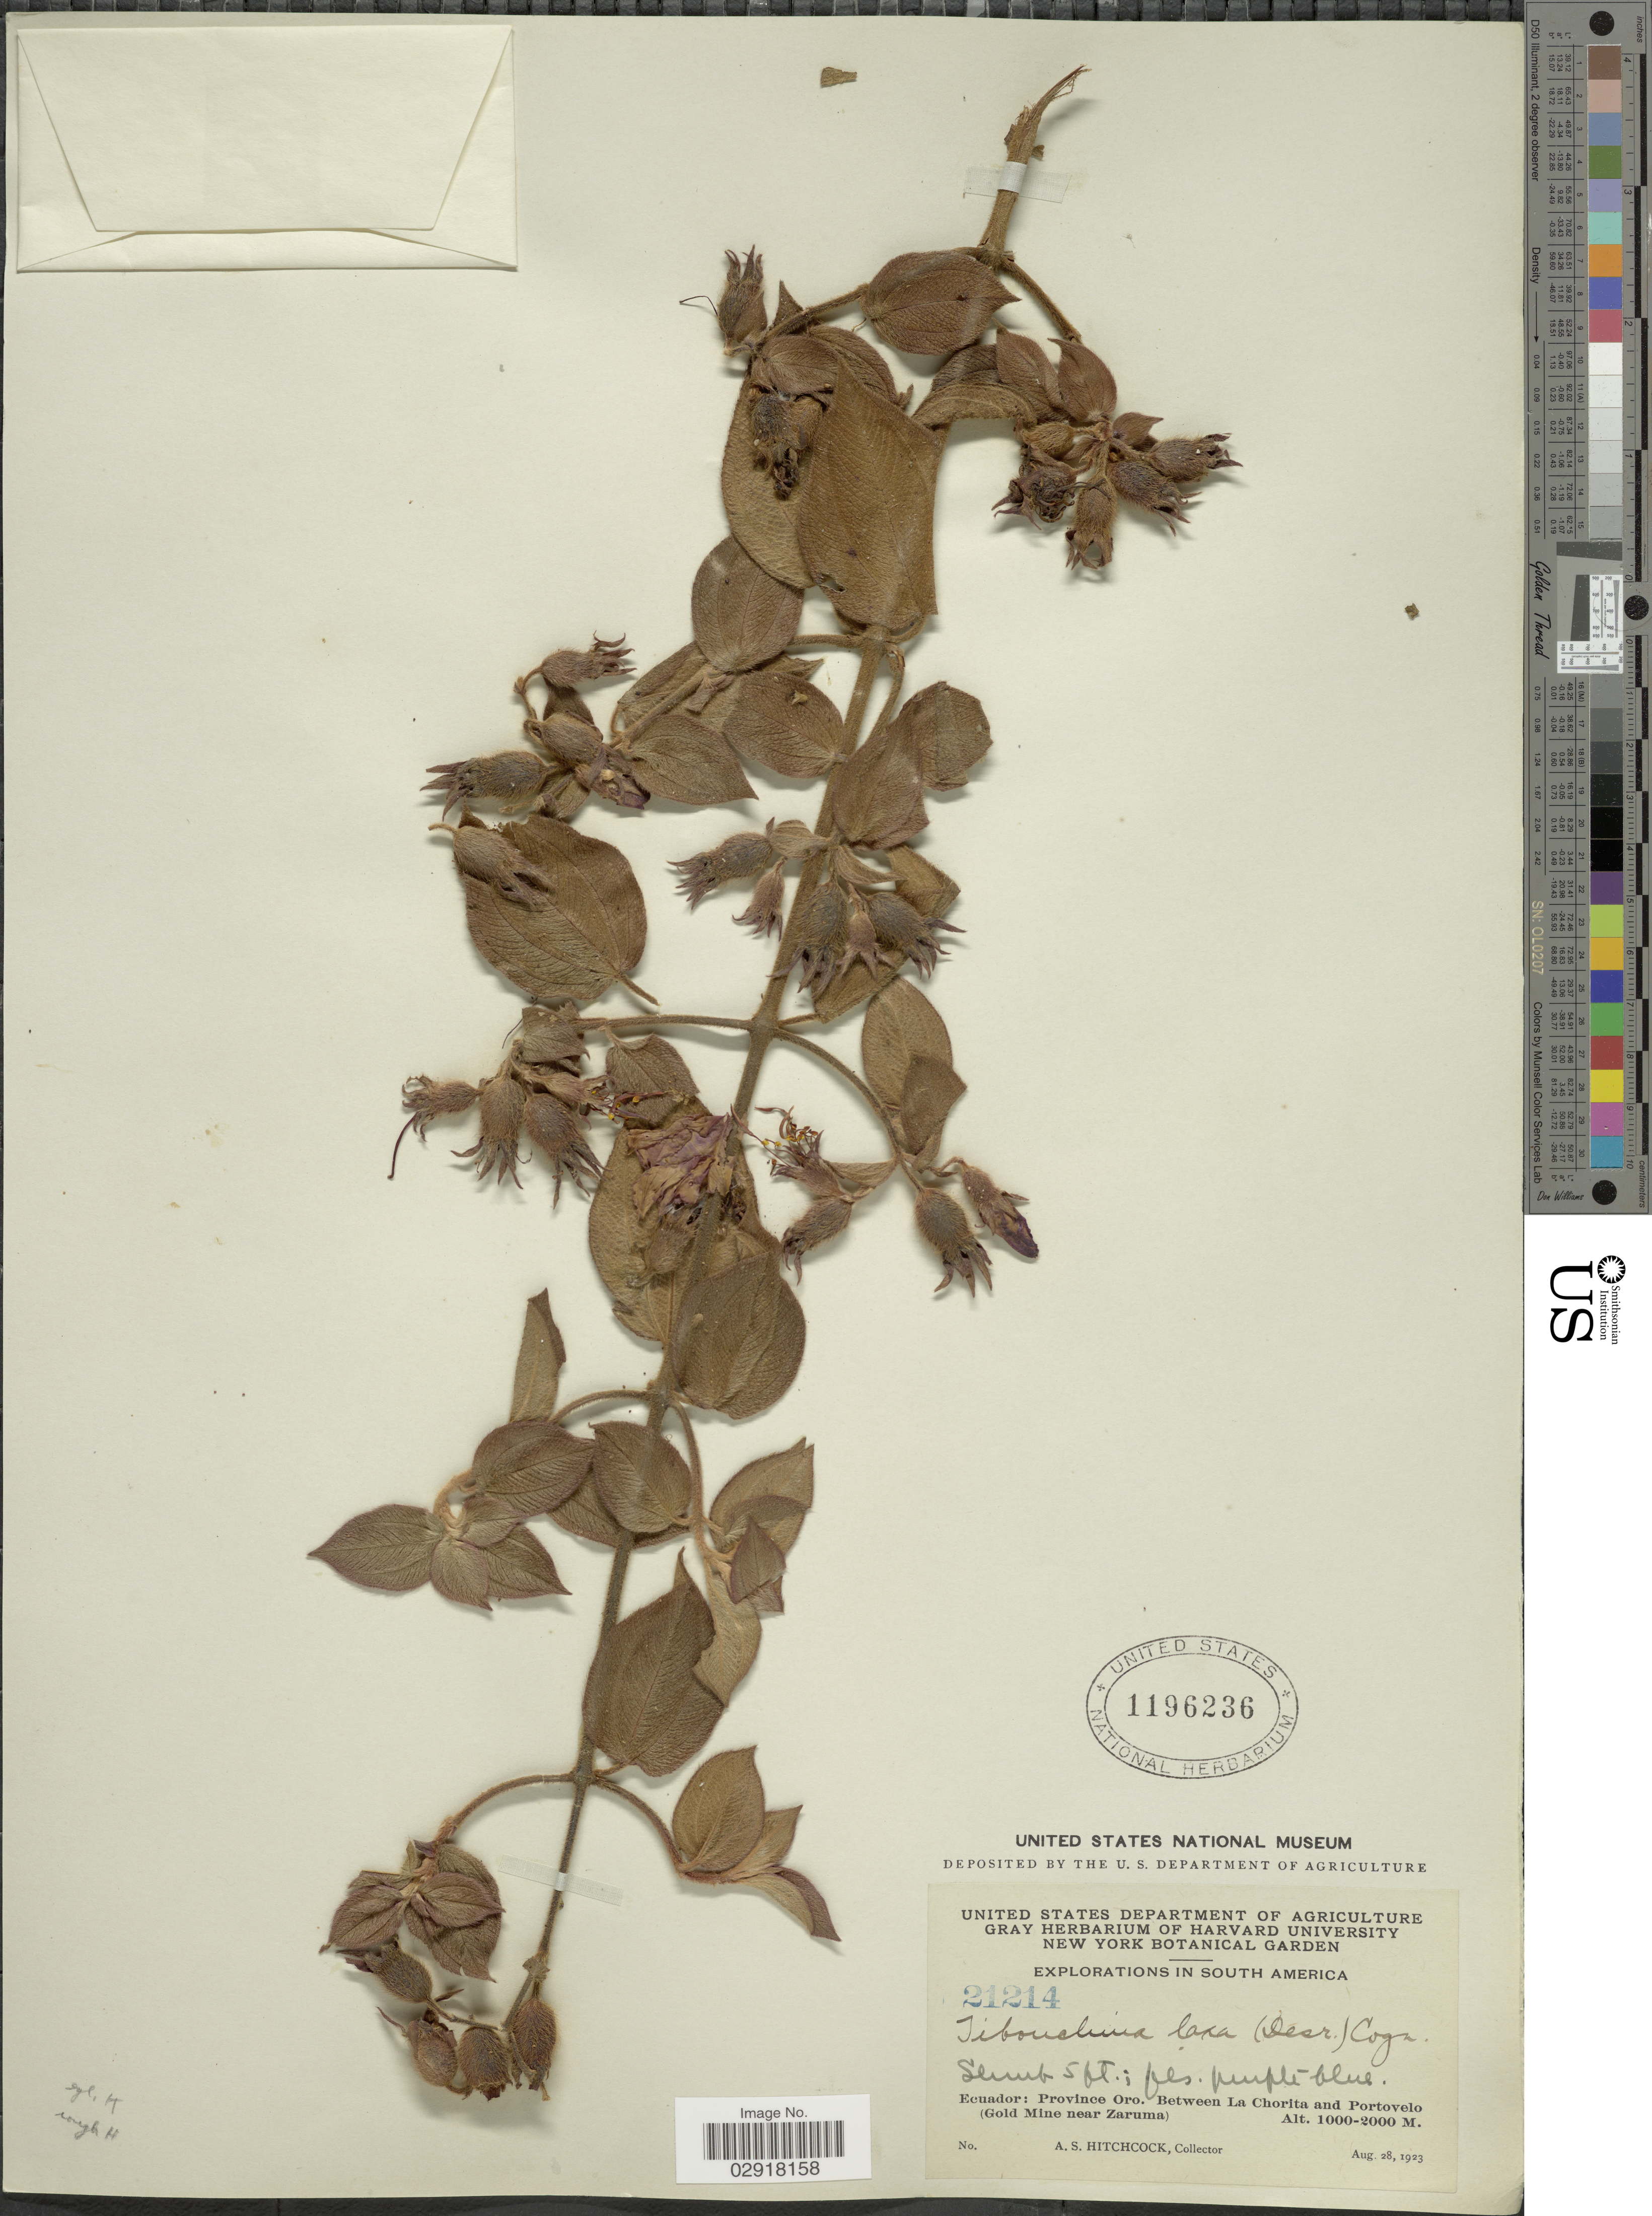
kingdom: Plantae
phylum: Tracheophyta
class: Magnoliopsida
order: Myrtales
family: Melastomataceae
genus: Chaetogastra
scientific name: Chaetogastra laxa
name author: (Desr.) P.J.F. Guim. & Michelang.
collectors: A. S. Hitchcock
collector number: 21214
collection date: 1923-08-28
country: Ecuador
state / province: El Oro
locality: Between La Chorita and Portovelo (Gold Mine near Zaruma).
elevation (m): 1000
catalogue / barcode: US 1196236